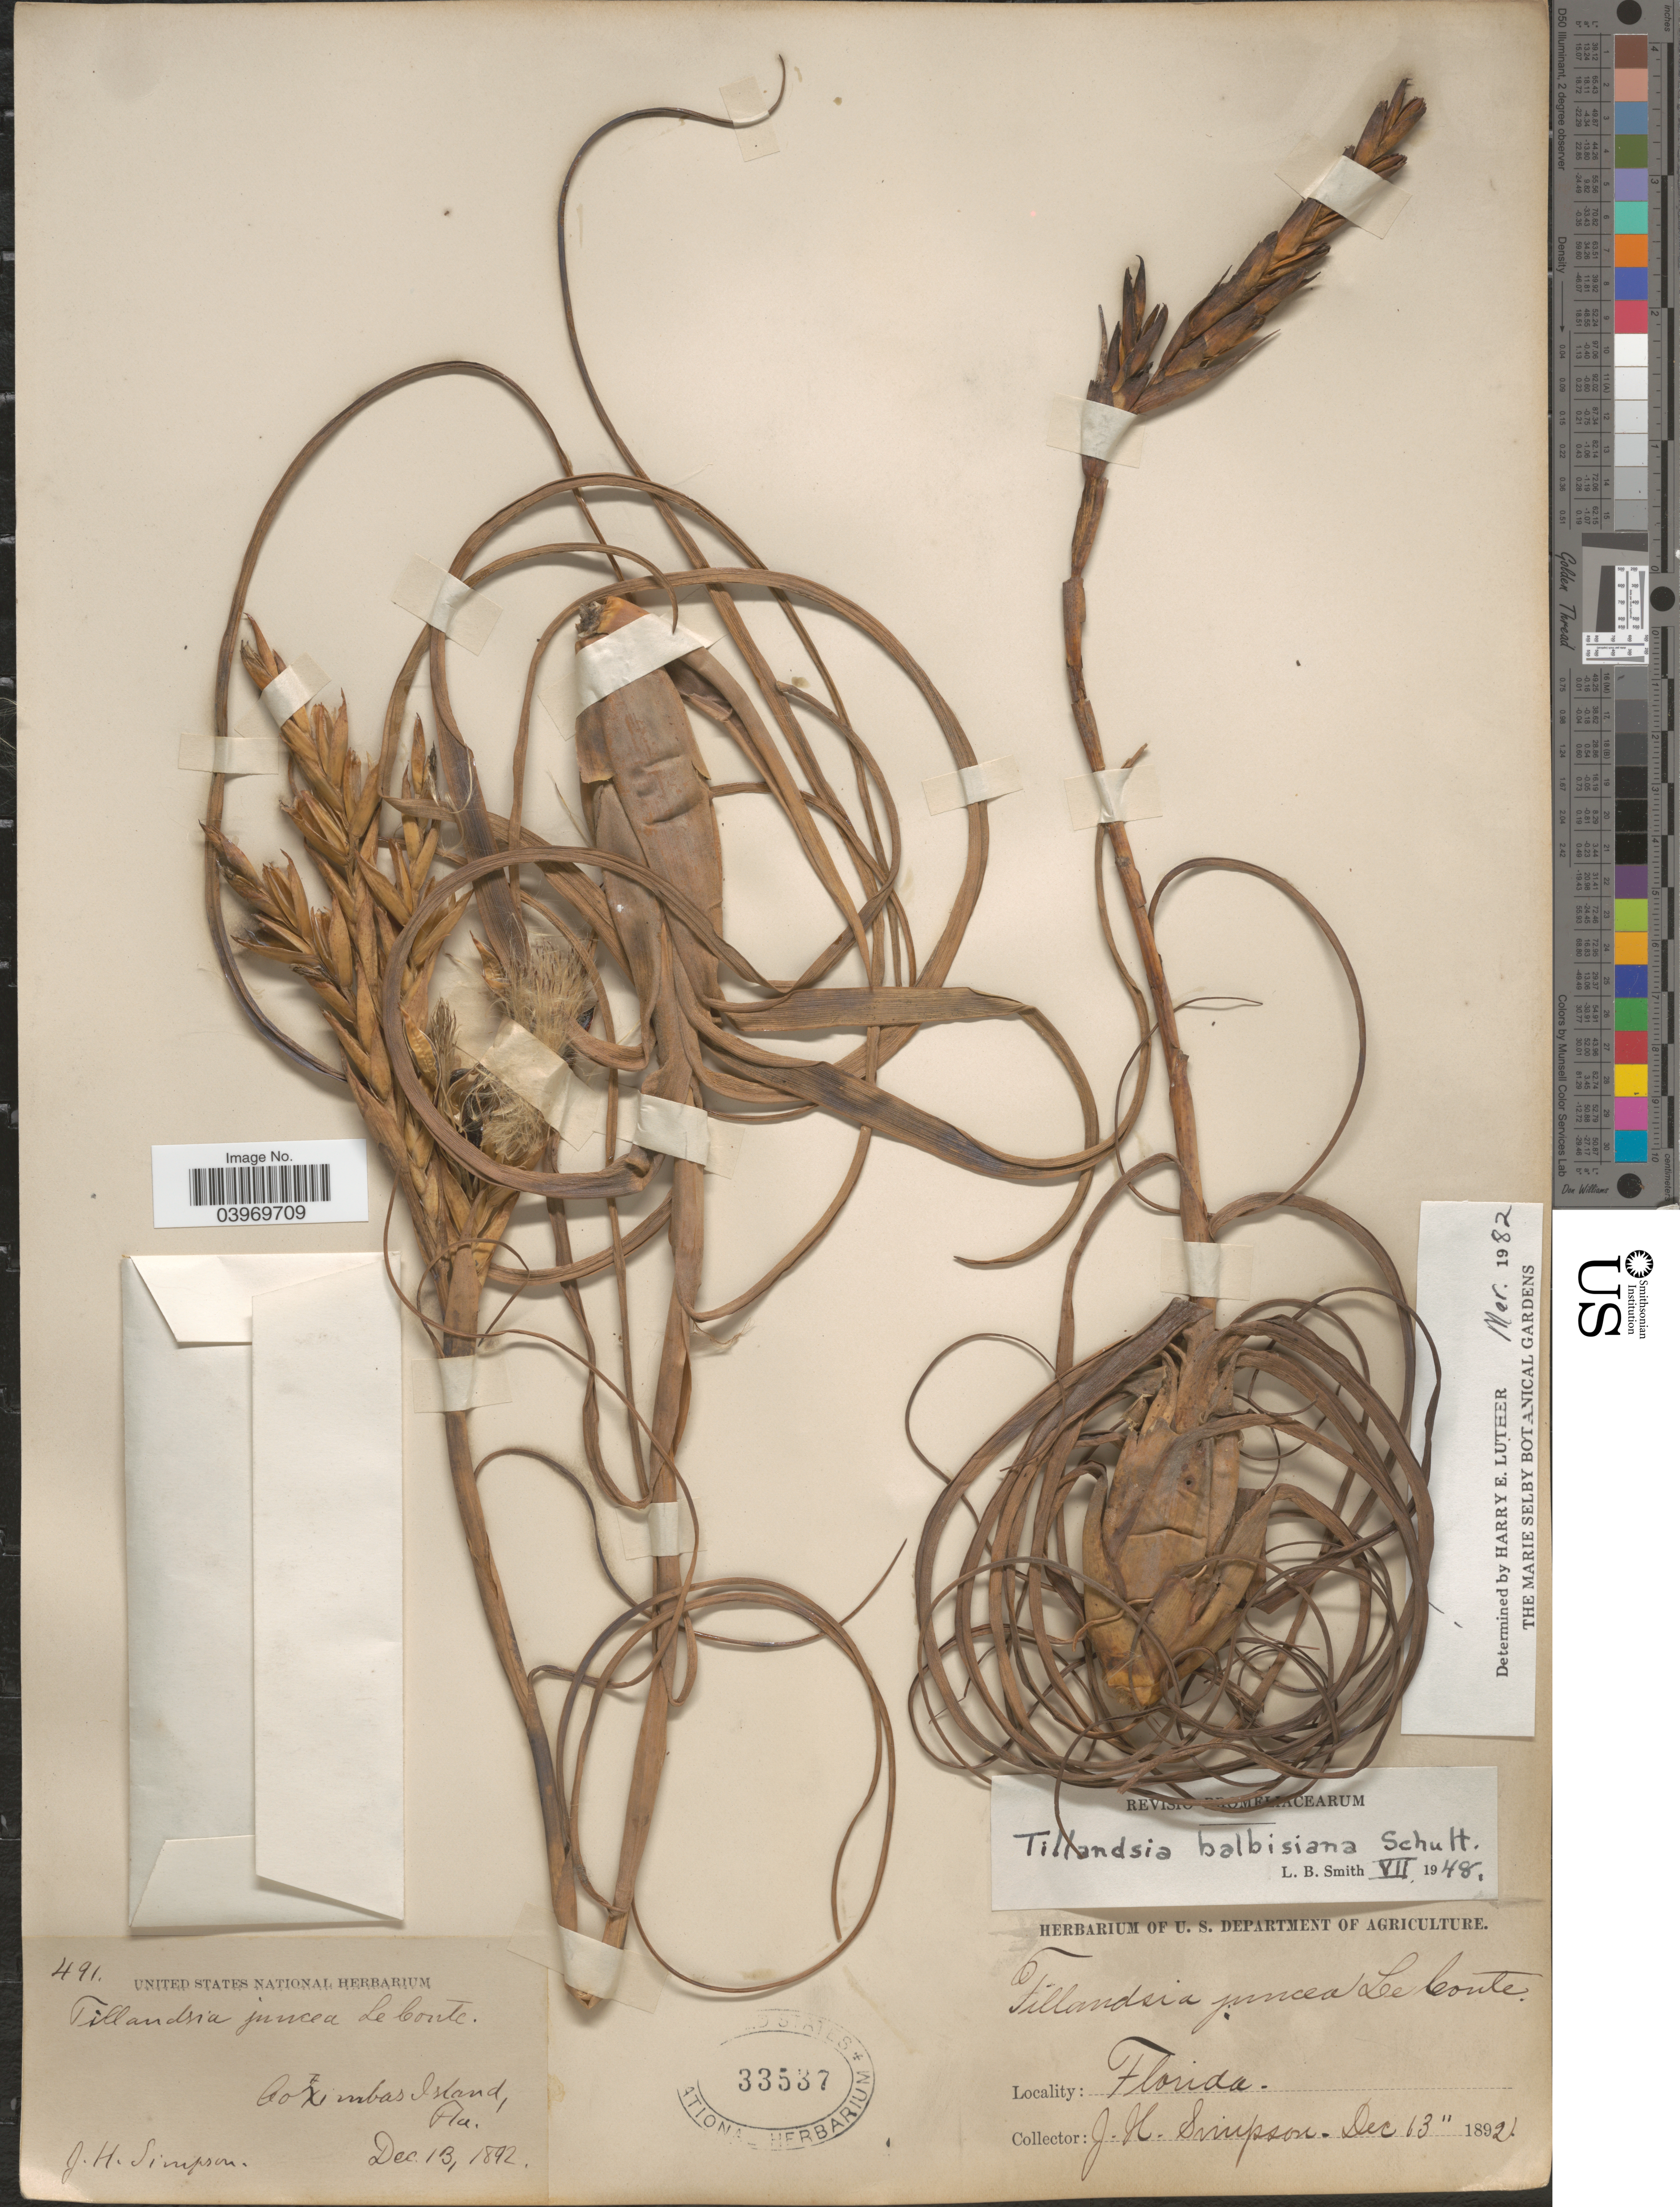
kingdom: Plantae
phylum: Tracheophyta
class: Liliopsida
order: Poales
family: Bromeliaceae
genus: Tillandsia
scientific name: Tillandsia balbisiana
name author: Schult. f.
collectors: J. H. Simpson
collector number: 491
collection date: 1892-12-13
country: United States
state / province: Florida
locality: Coximbas Island.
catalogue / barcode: US 33537